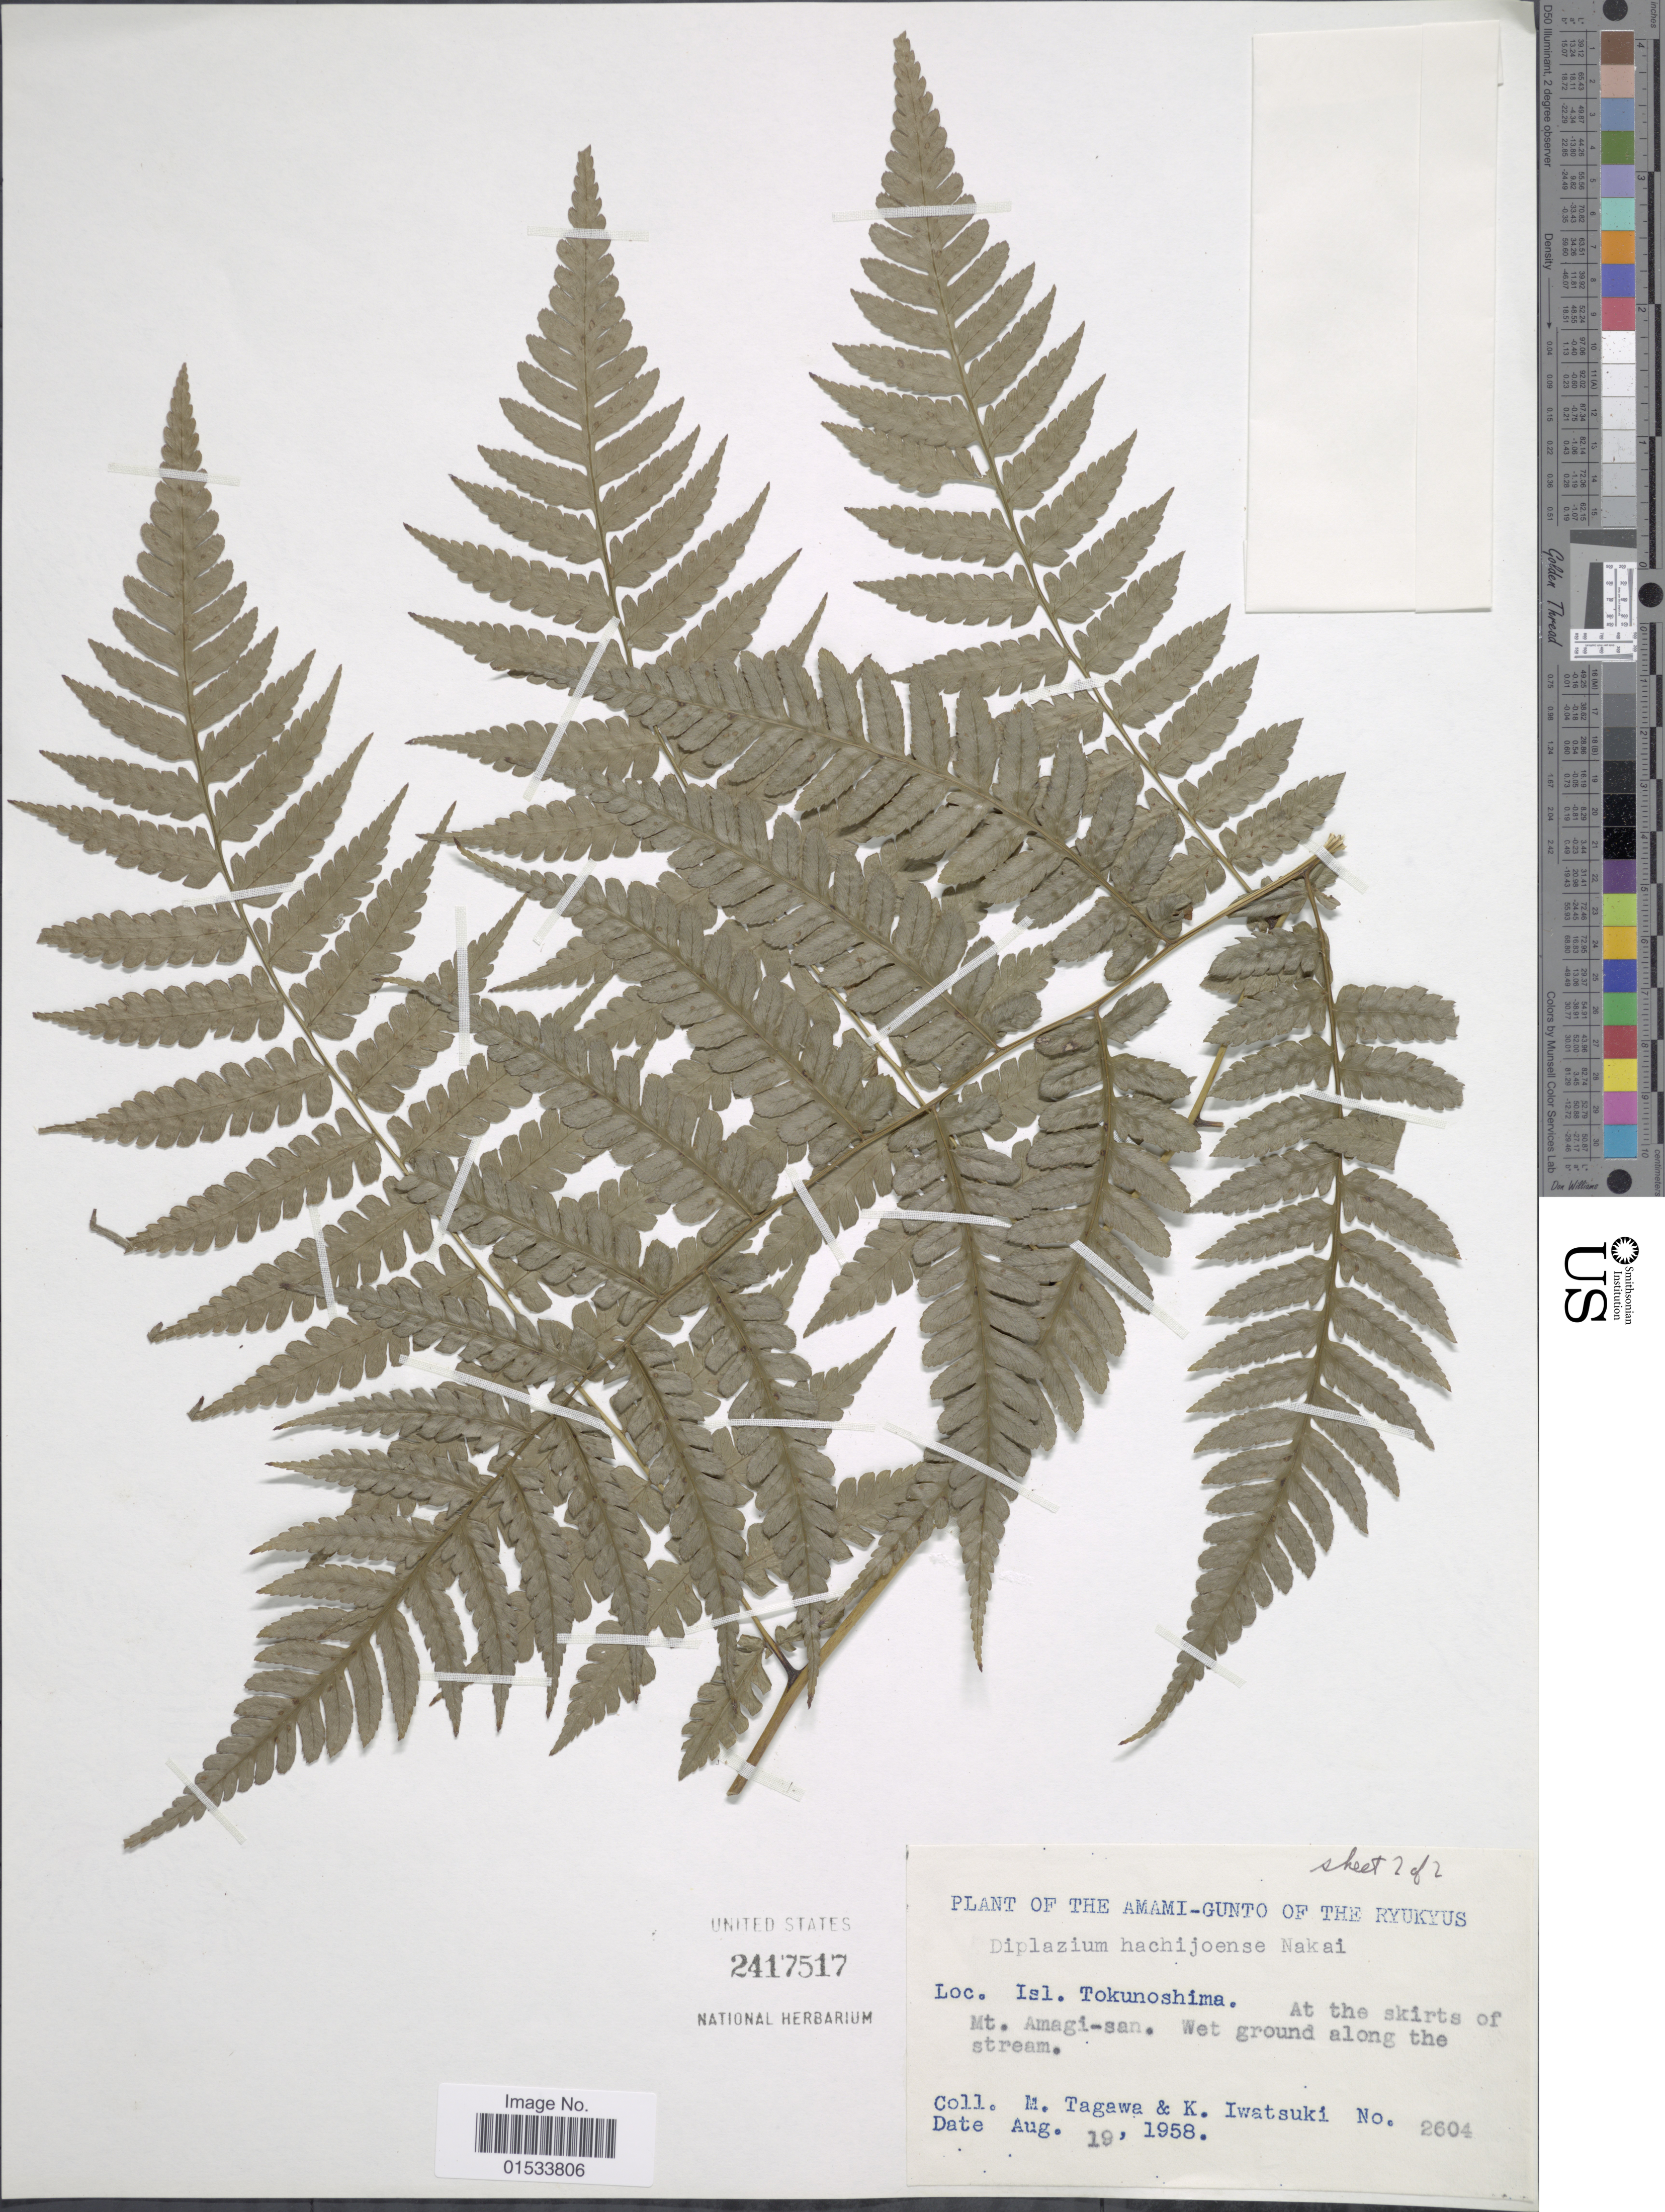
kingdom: Plantae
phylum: Tracheophyta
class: Polypodiopsida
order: Polypodiales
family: Athyriaceae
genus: Diplazium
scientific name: Diplazium hachijoense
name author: Nakai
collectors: M. Tagawa & K. Iwatsuki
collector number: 2604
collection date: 1958-08-19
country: Japan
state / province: Okinawa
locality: Amami- Gunti of the Ryukyus, Isl. Tokunoshima, at the skirts of Mt. Amagi- san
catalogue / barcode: US 2417517